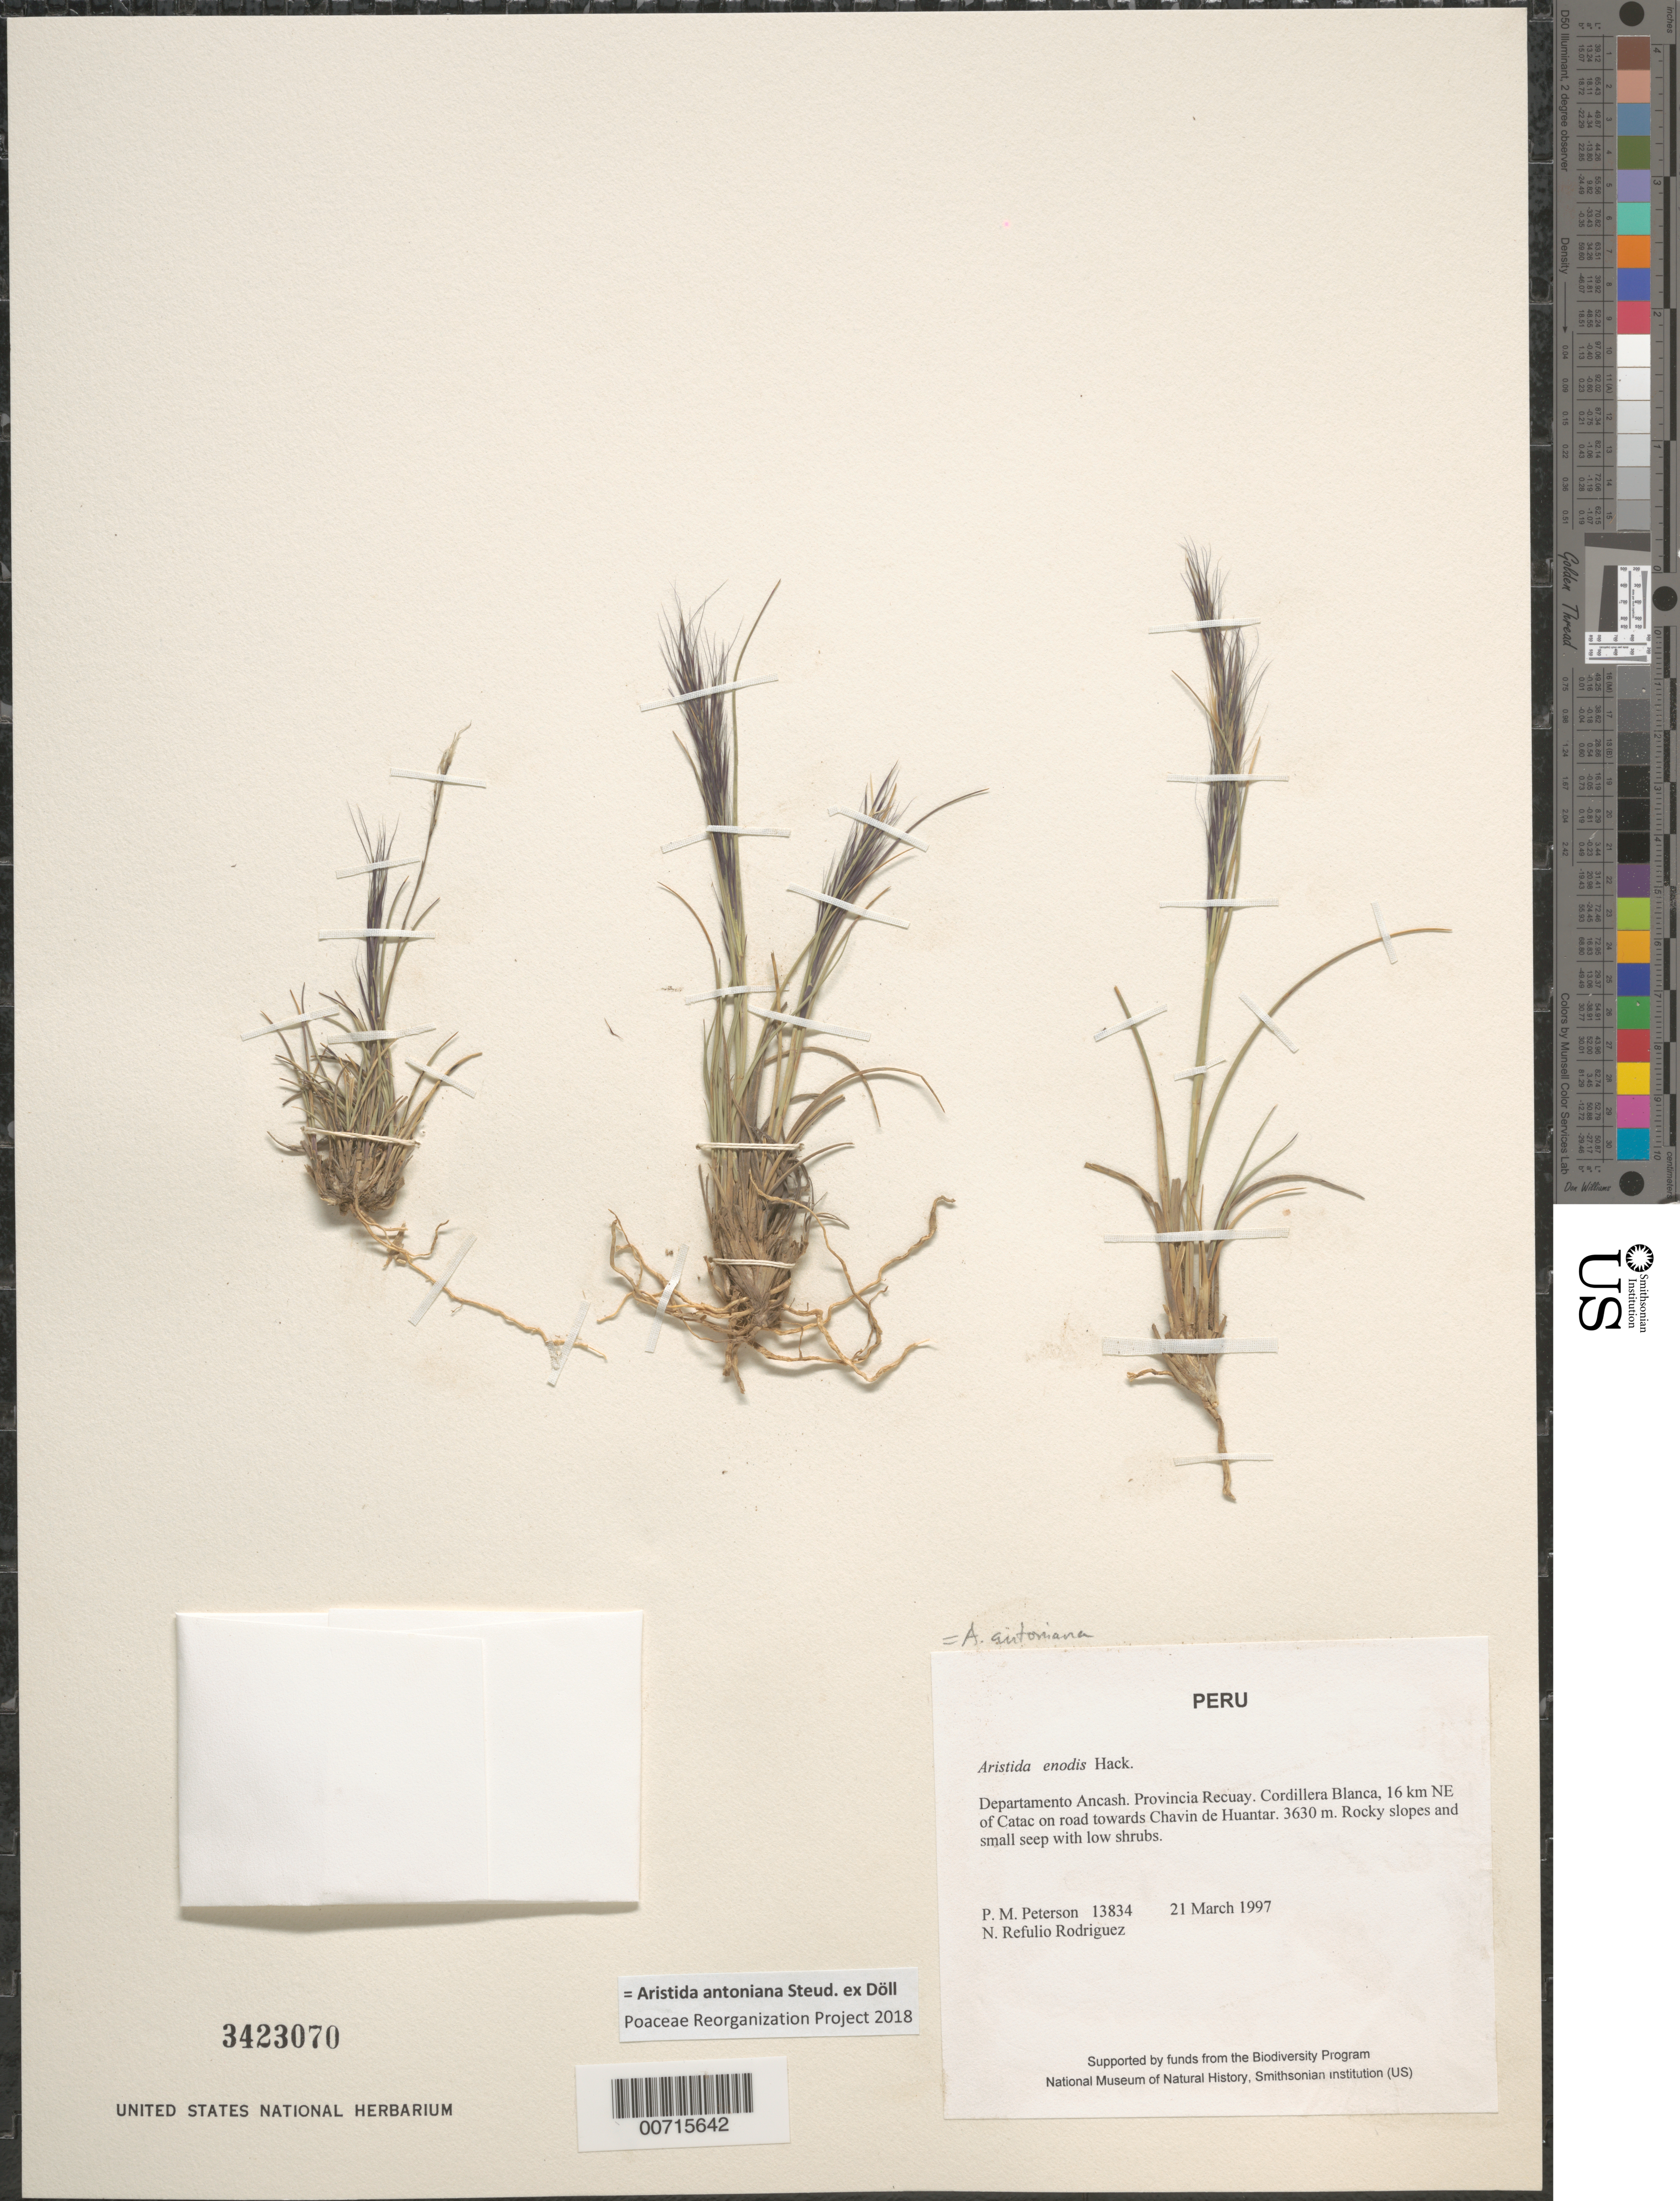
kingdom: Plantae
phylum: Tracheophyta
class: Liliopsida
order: Poales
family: Poaceae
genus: Aristida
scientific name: Aristida antoniana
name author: Steud. ex Henr.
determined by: Poaceae Reorganization Project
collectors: P. M. Peterson & N. Refulio-Rodríguez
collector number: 13834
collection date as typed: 21 Mar 1997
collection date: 1997-03-21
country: Peru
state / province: Ancash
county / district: Recuay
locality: Cordillera Blanca, 16 km NE of Catac on road towards Chavin de Huantar.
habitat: Rocky slopes and small seep with low shrubs.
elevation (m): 3630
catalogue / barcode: US 3423070